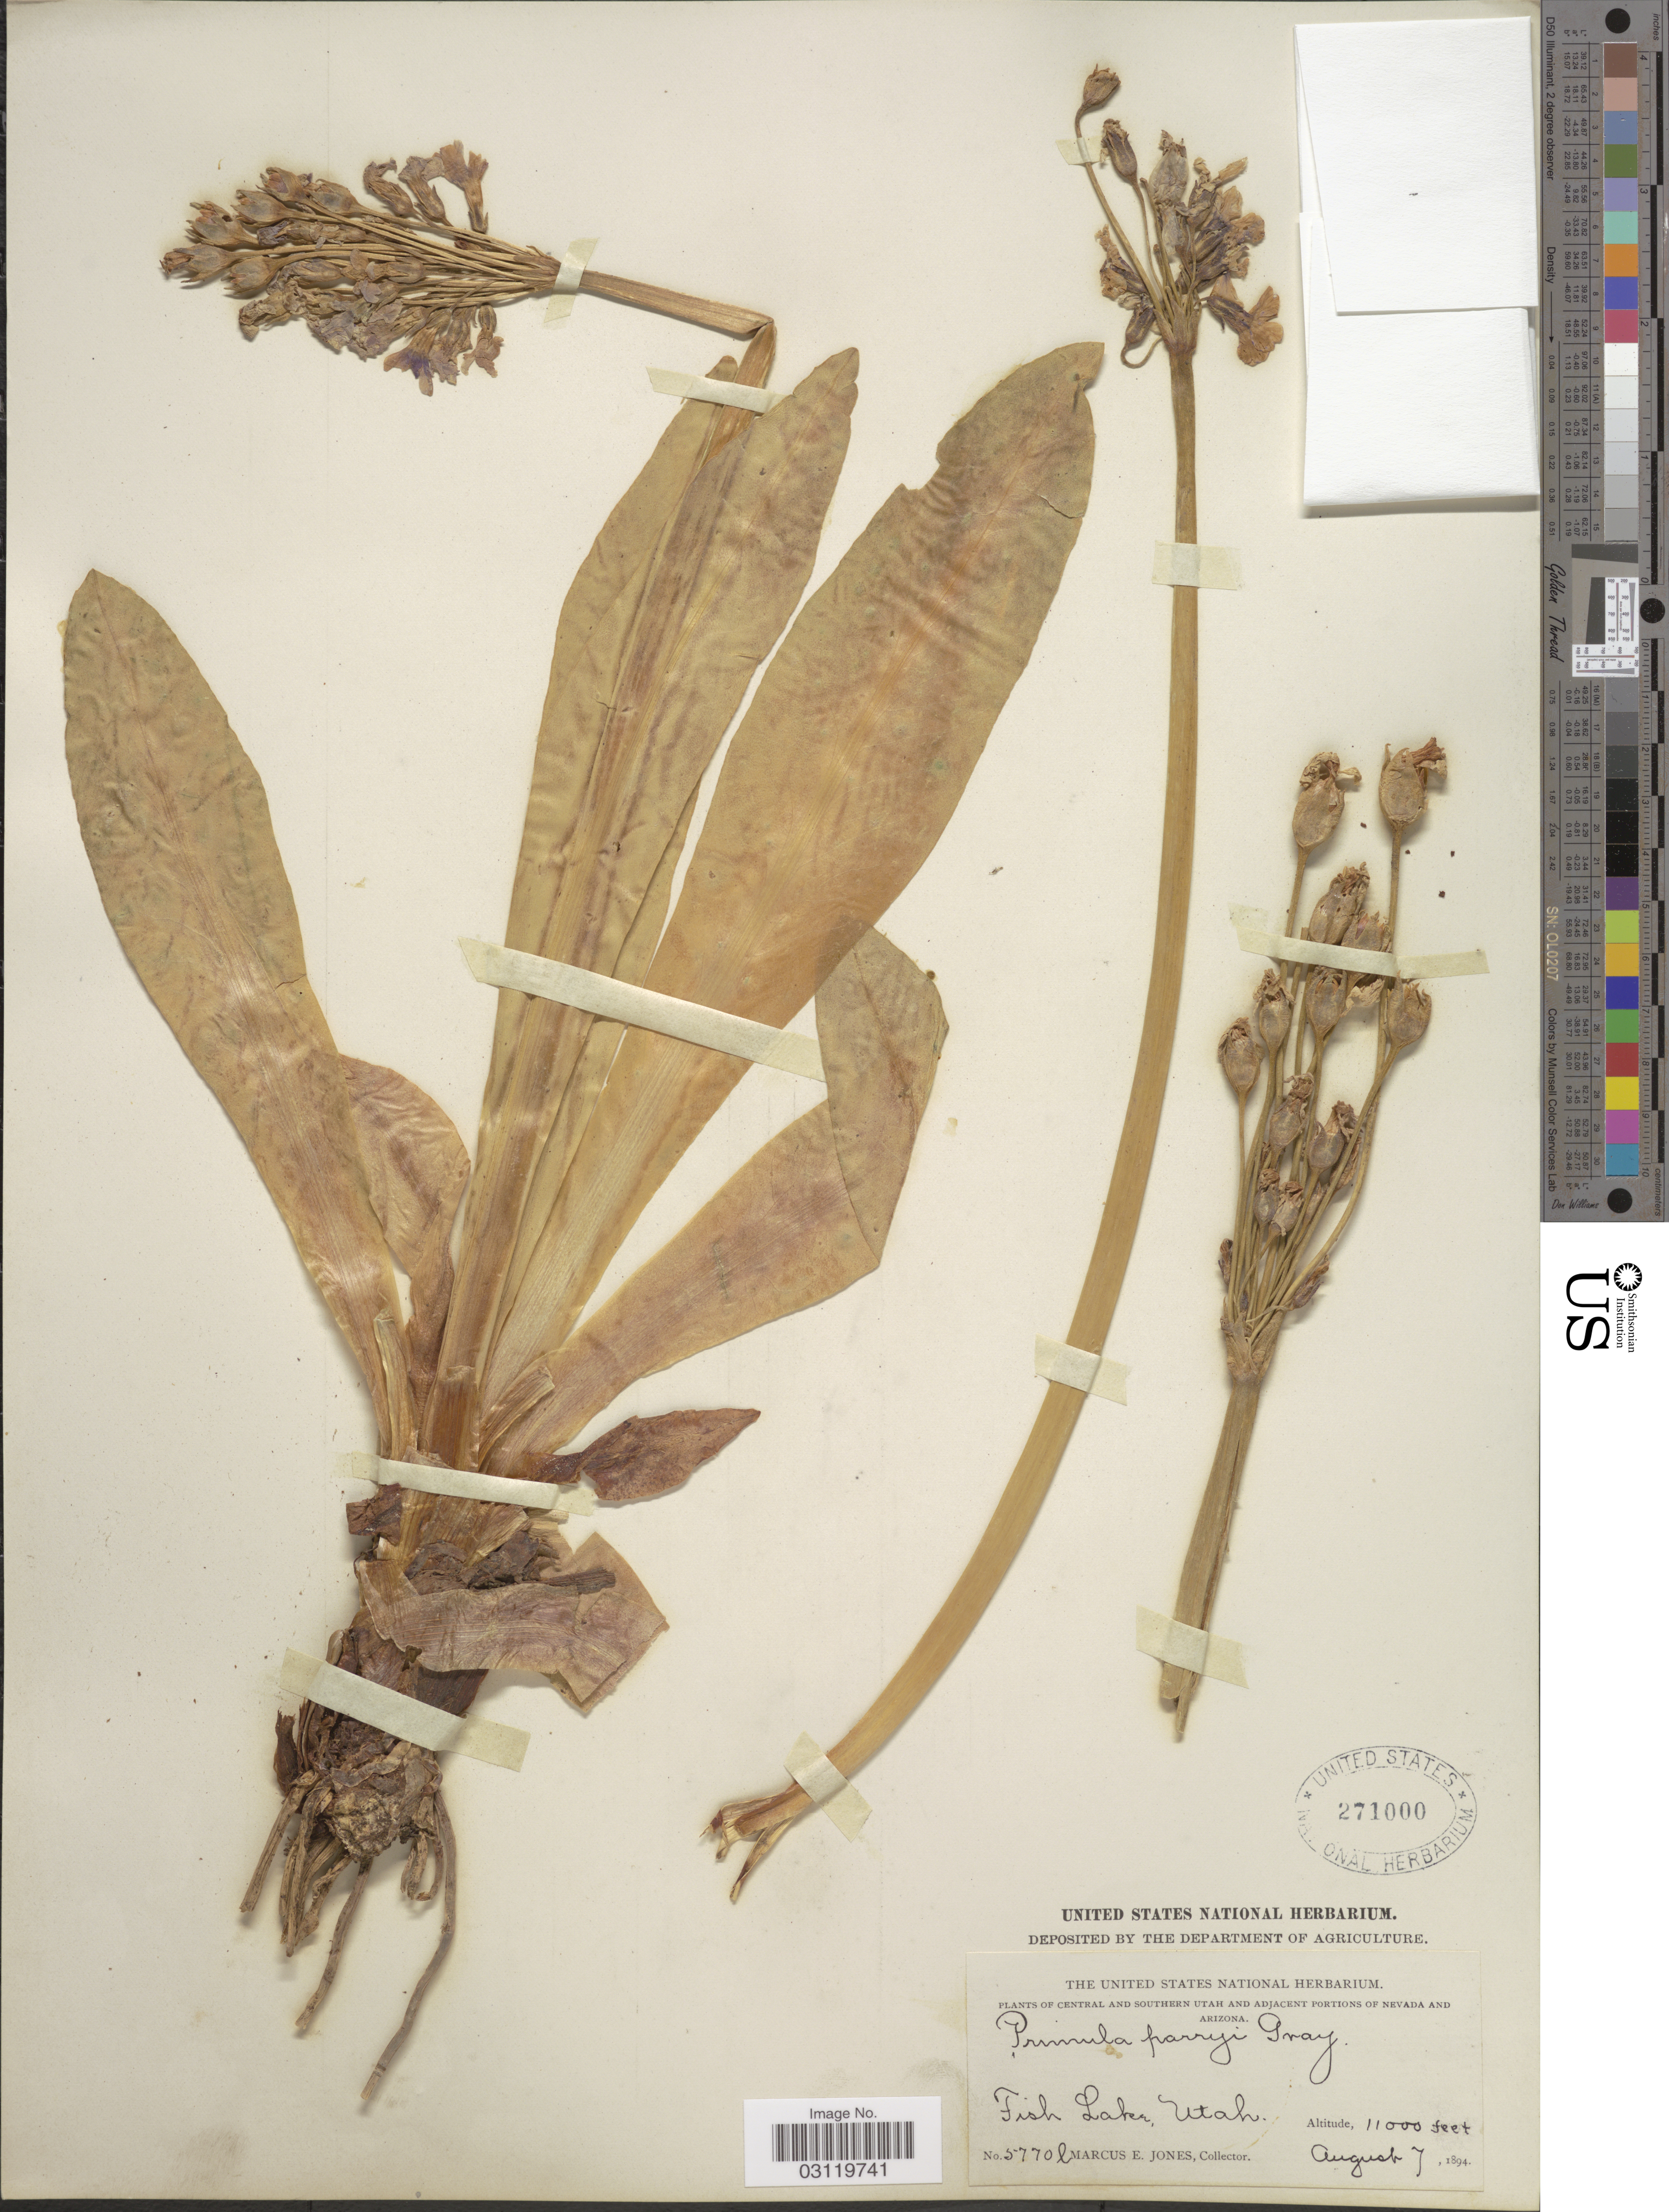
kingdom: Plantae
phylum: Tracheophyta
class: Magnoliopsida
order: Ericales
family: Primulaceae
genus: Primula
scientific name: Primula parryi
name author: A. Gray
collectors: M. E. Jones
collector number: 5770l*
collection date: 1894-08-07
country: United States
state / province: Utah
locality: Central and Southern Utah, Fish Lake.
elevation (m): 3353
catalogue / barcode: US 271000